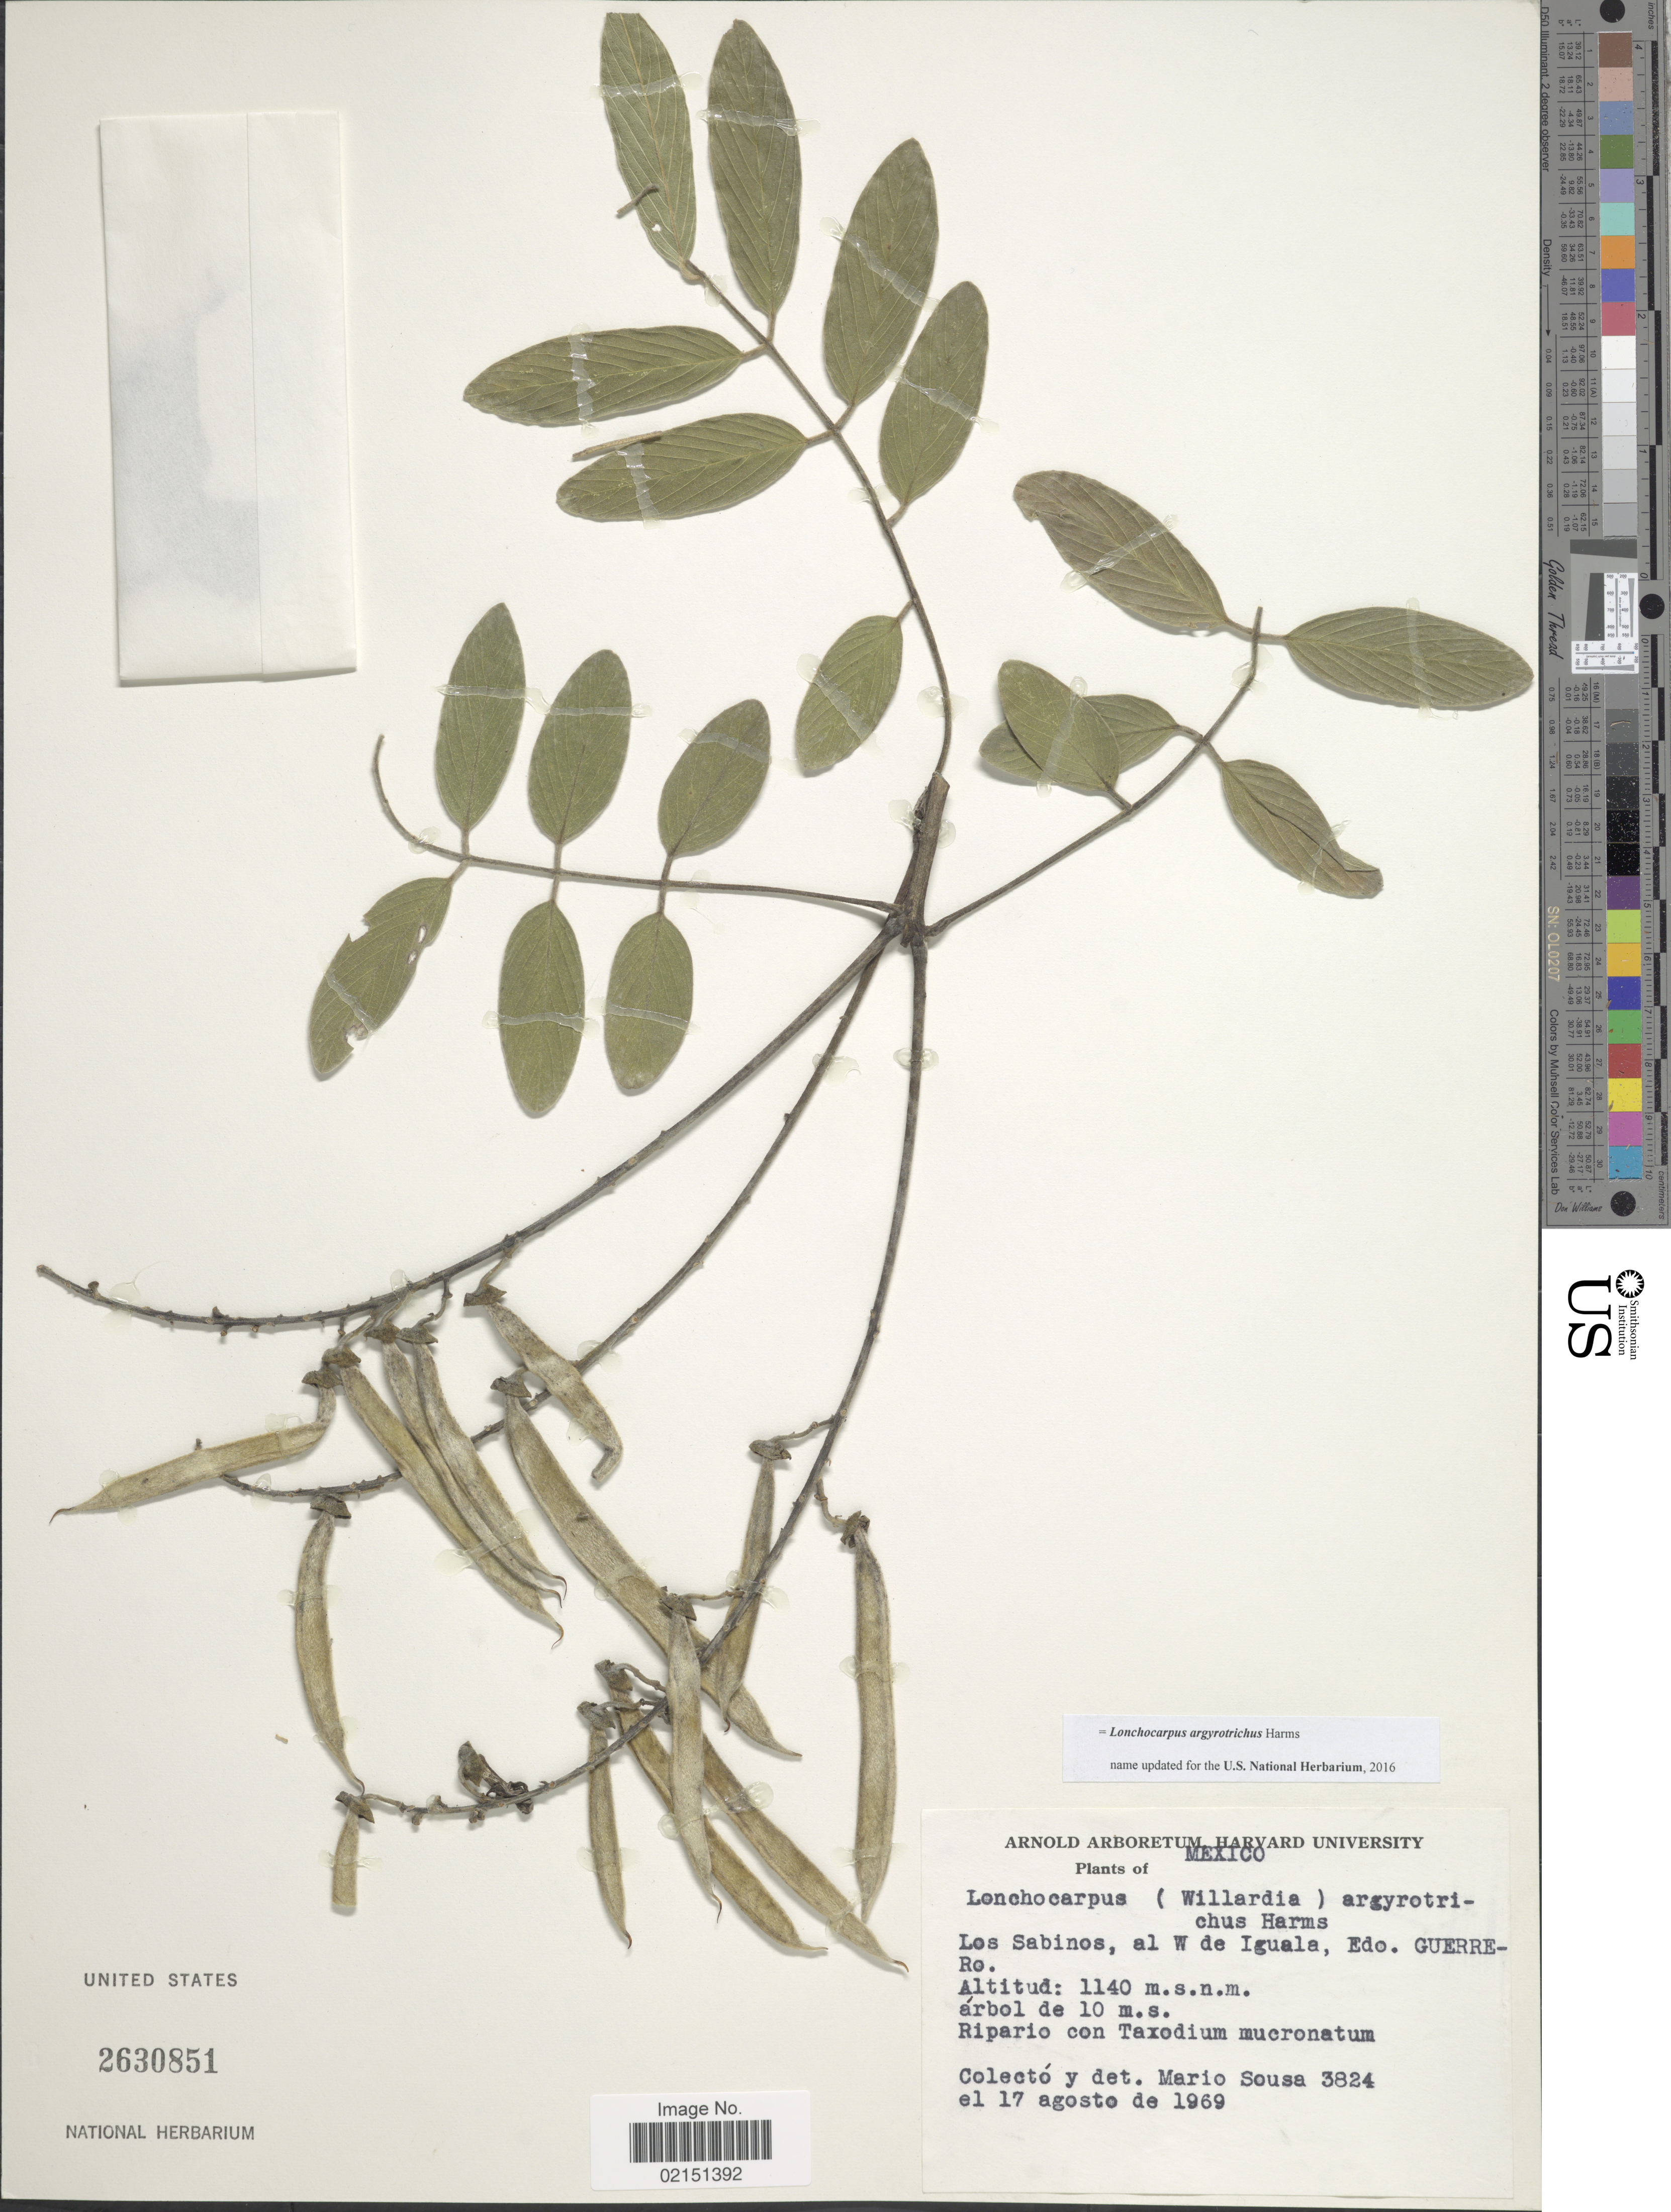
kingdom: Plantae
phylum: Tracheophyta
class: Magnoliopsida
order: Fabales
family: Fabaceae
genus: Lonchocarpus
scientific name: Lonchocarpus argyrotrichus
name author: Harms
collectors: M. Sousa S.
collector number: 3824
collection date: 1969-08-17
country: Mexico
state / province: Guerrero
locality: Los Sabinos, al W de Iguala, Edo. Guerrero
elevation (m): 1140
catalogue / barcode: US 2630851